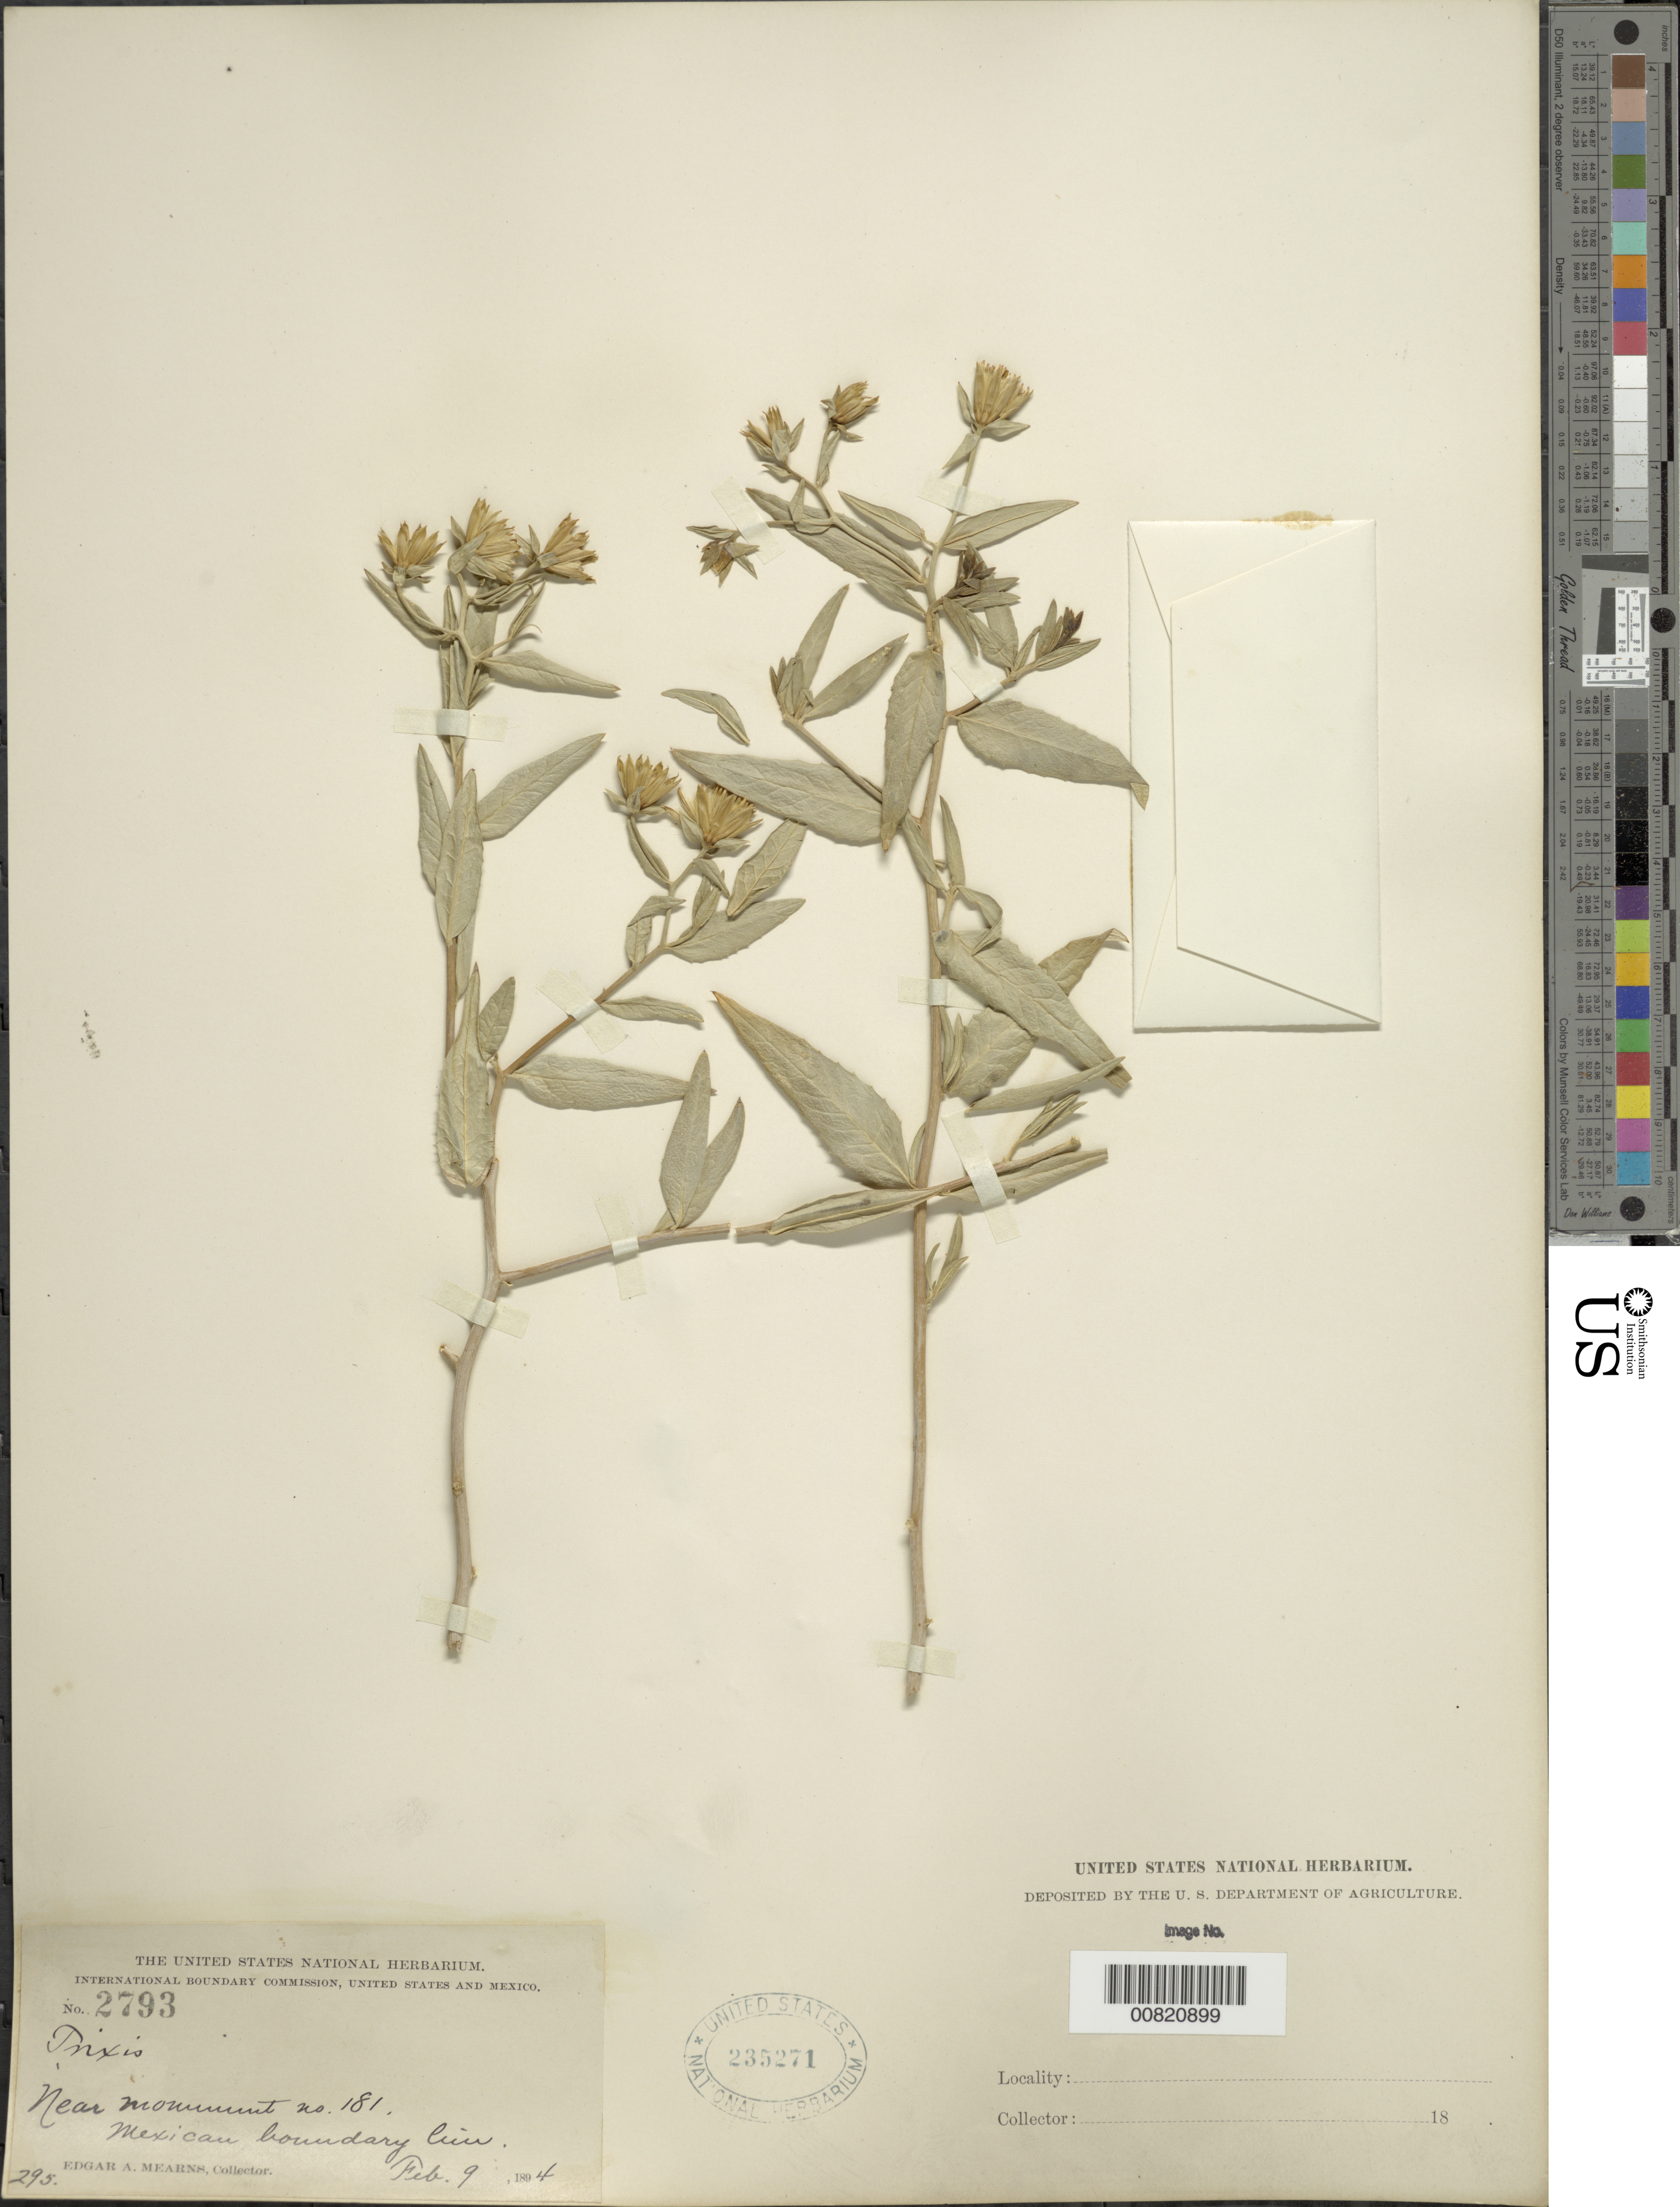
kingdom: Plantae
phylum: Tracheophyta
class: Magnoliopsida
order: Asterales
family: Asteraceae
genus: Trixis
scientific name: Trixis californica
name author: Kellogg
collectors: E. A. Mearns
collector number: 2793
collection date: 1894-02-09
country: Mexico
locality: Near Monument no. 181, Mexican boudary line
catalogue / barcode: US 235271